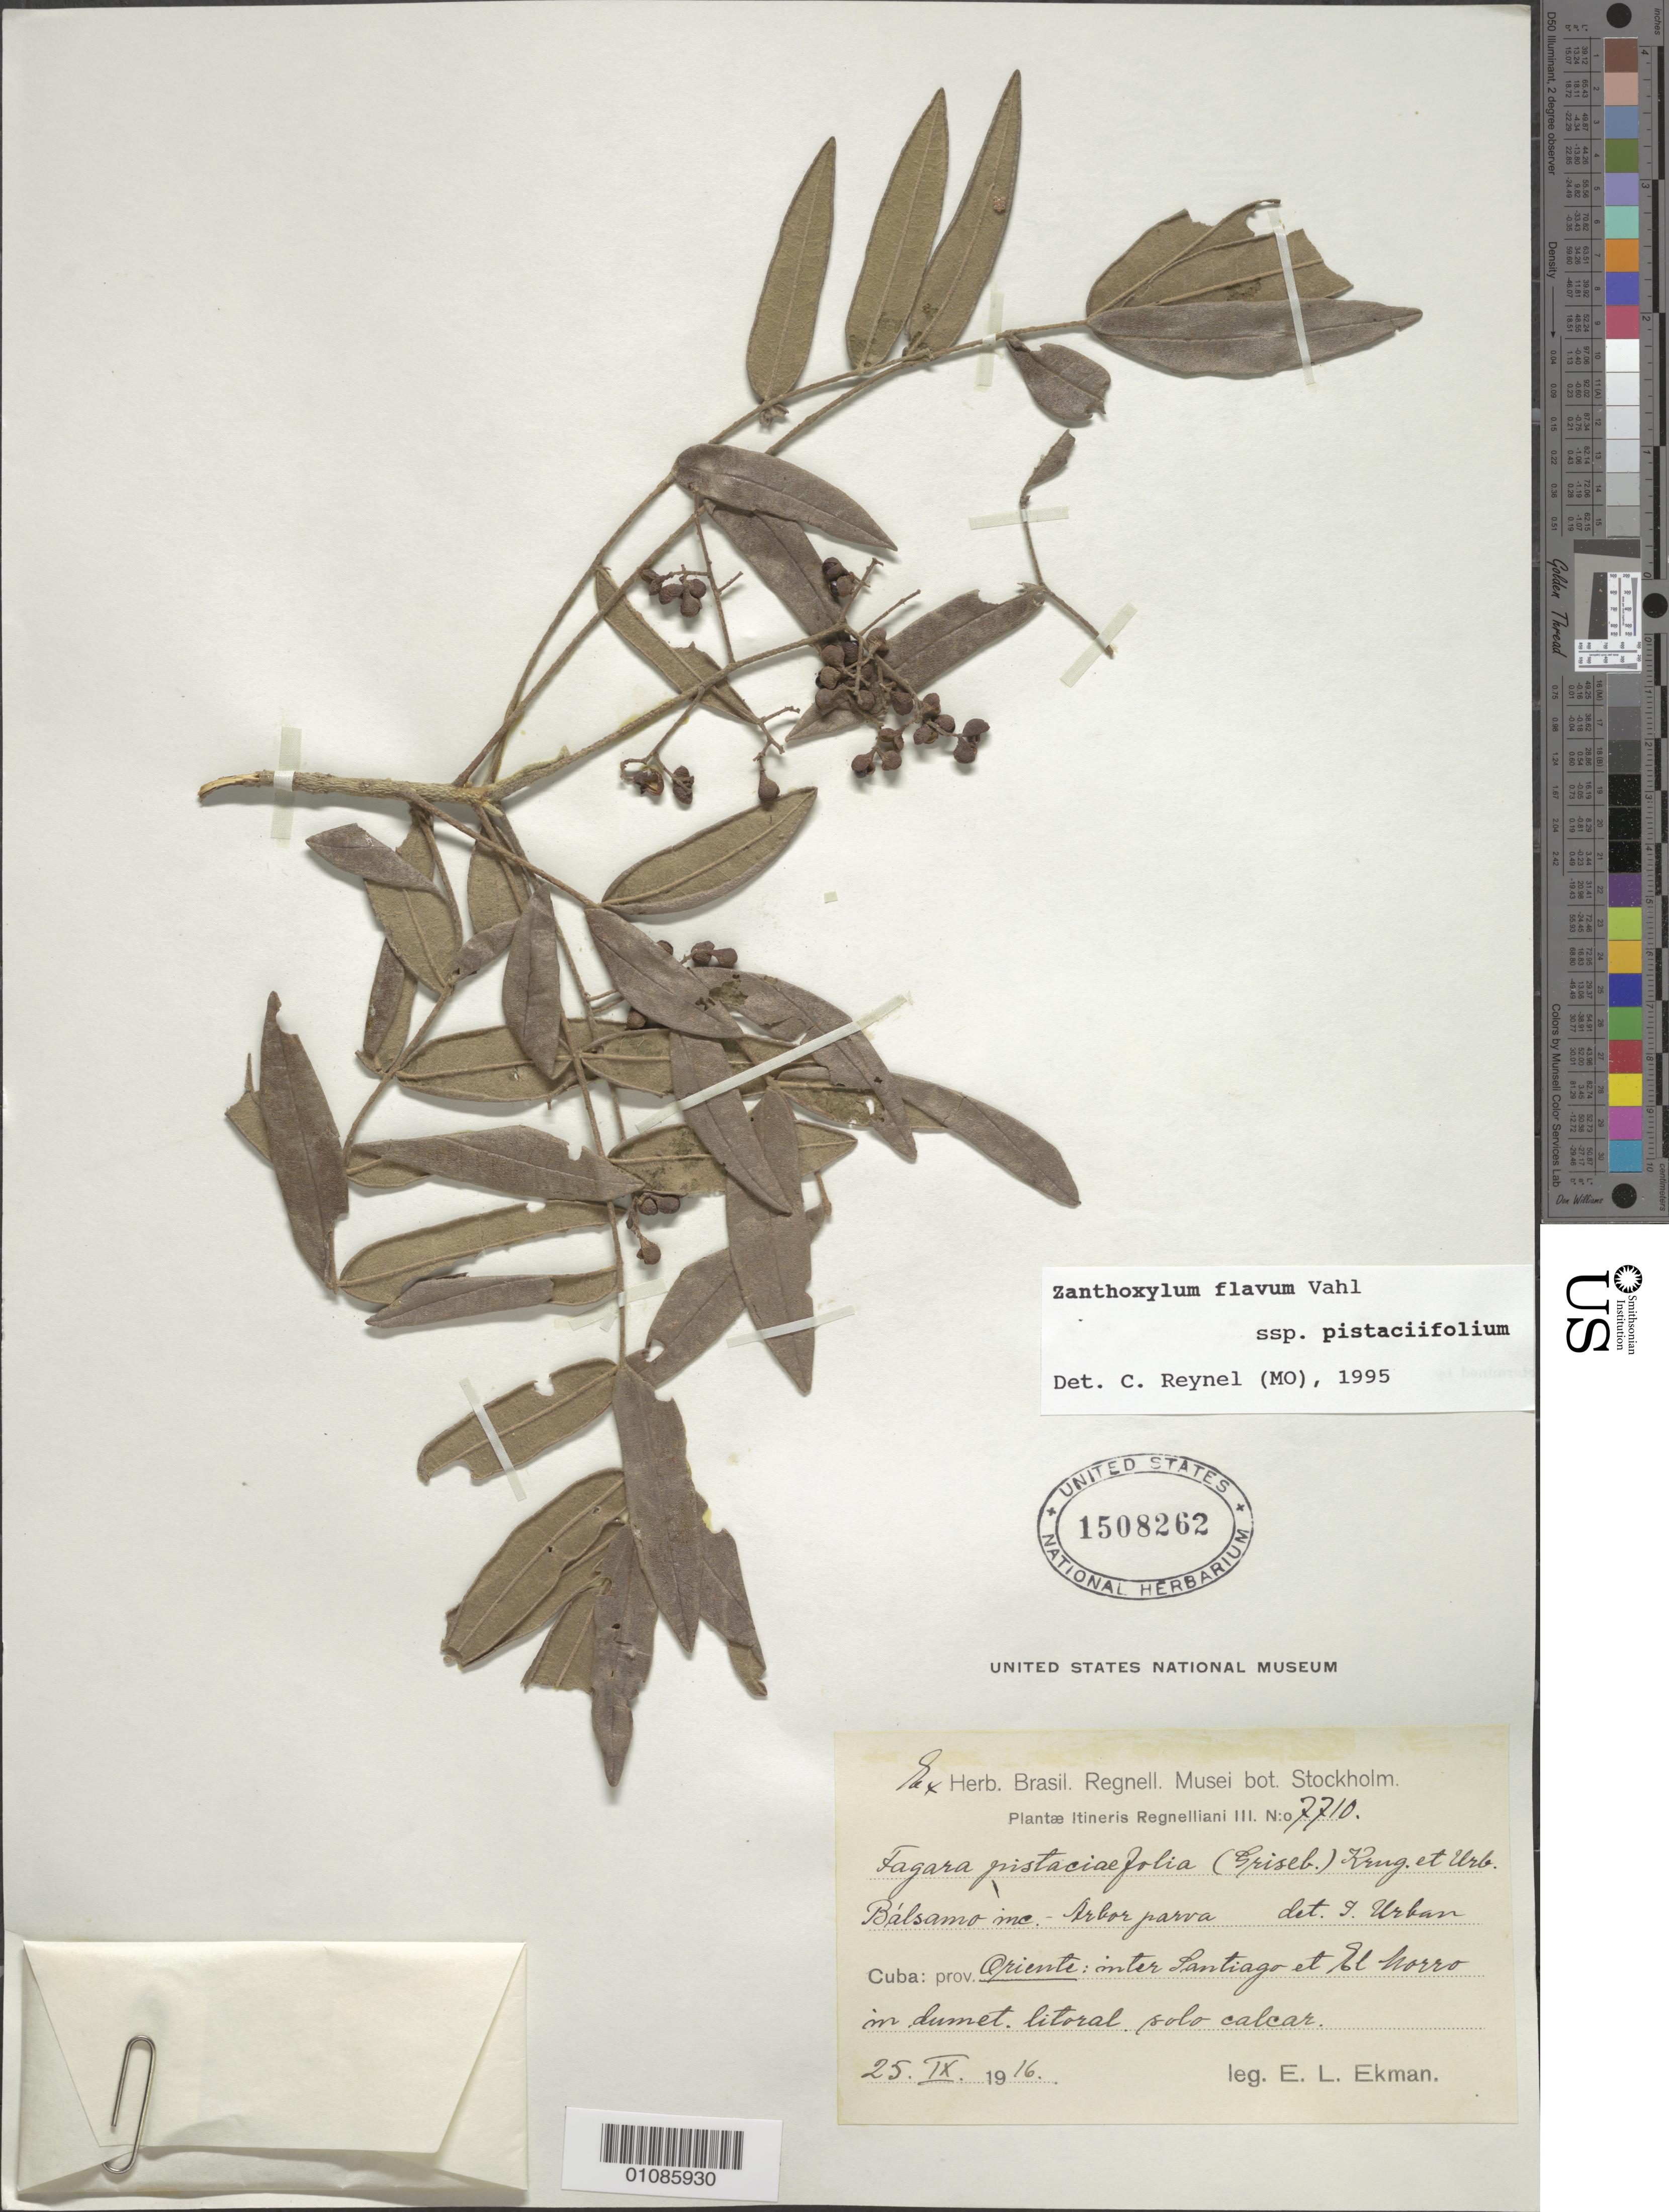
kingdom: Plantae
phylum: Tracheophyta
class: Magnoliopsida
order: Sapindales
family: Rutaceae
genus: Zanthoxylum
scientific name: Zanthoxylum pistaciifolium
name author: Griseb.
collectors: E. L. Ekman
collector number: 7710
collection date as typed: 25 Oct 1916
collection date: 1916-10-25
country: Cuba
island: Cuba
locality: Oriente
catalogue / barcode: US 1508262